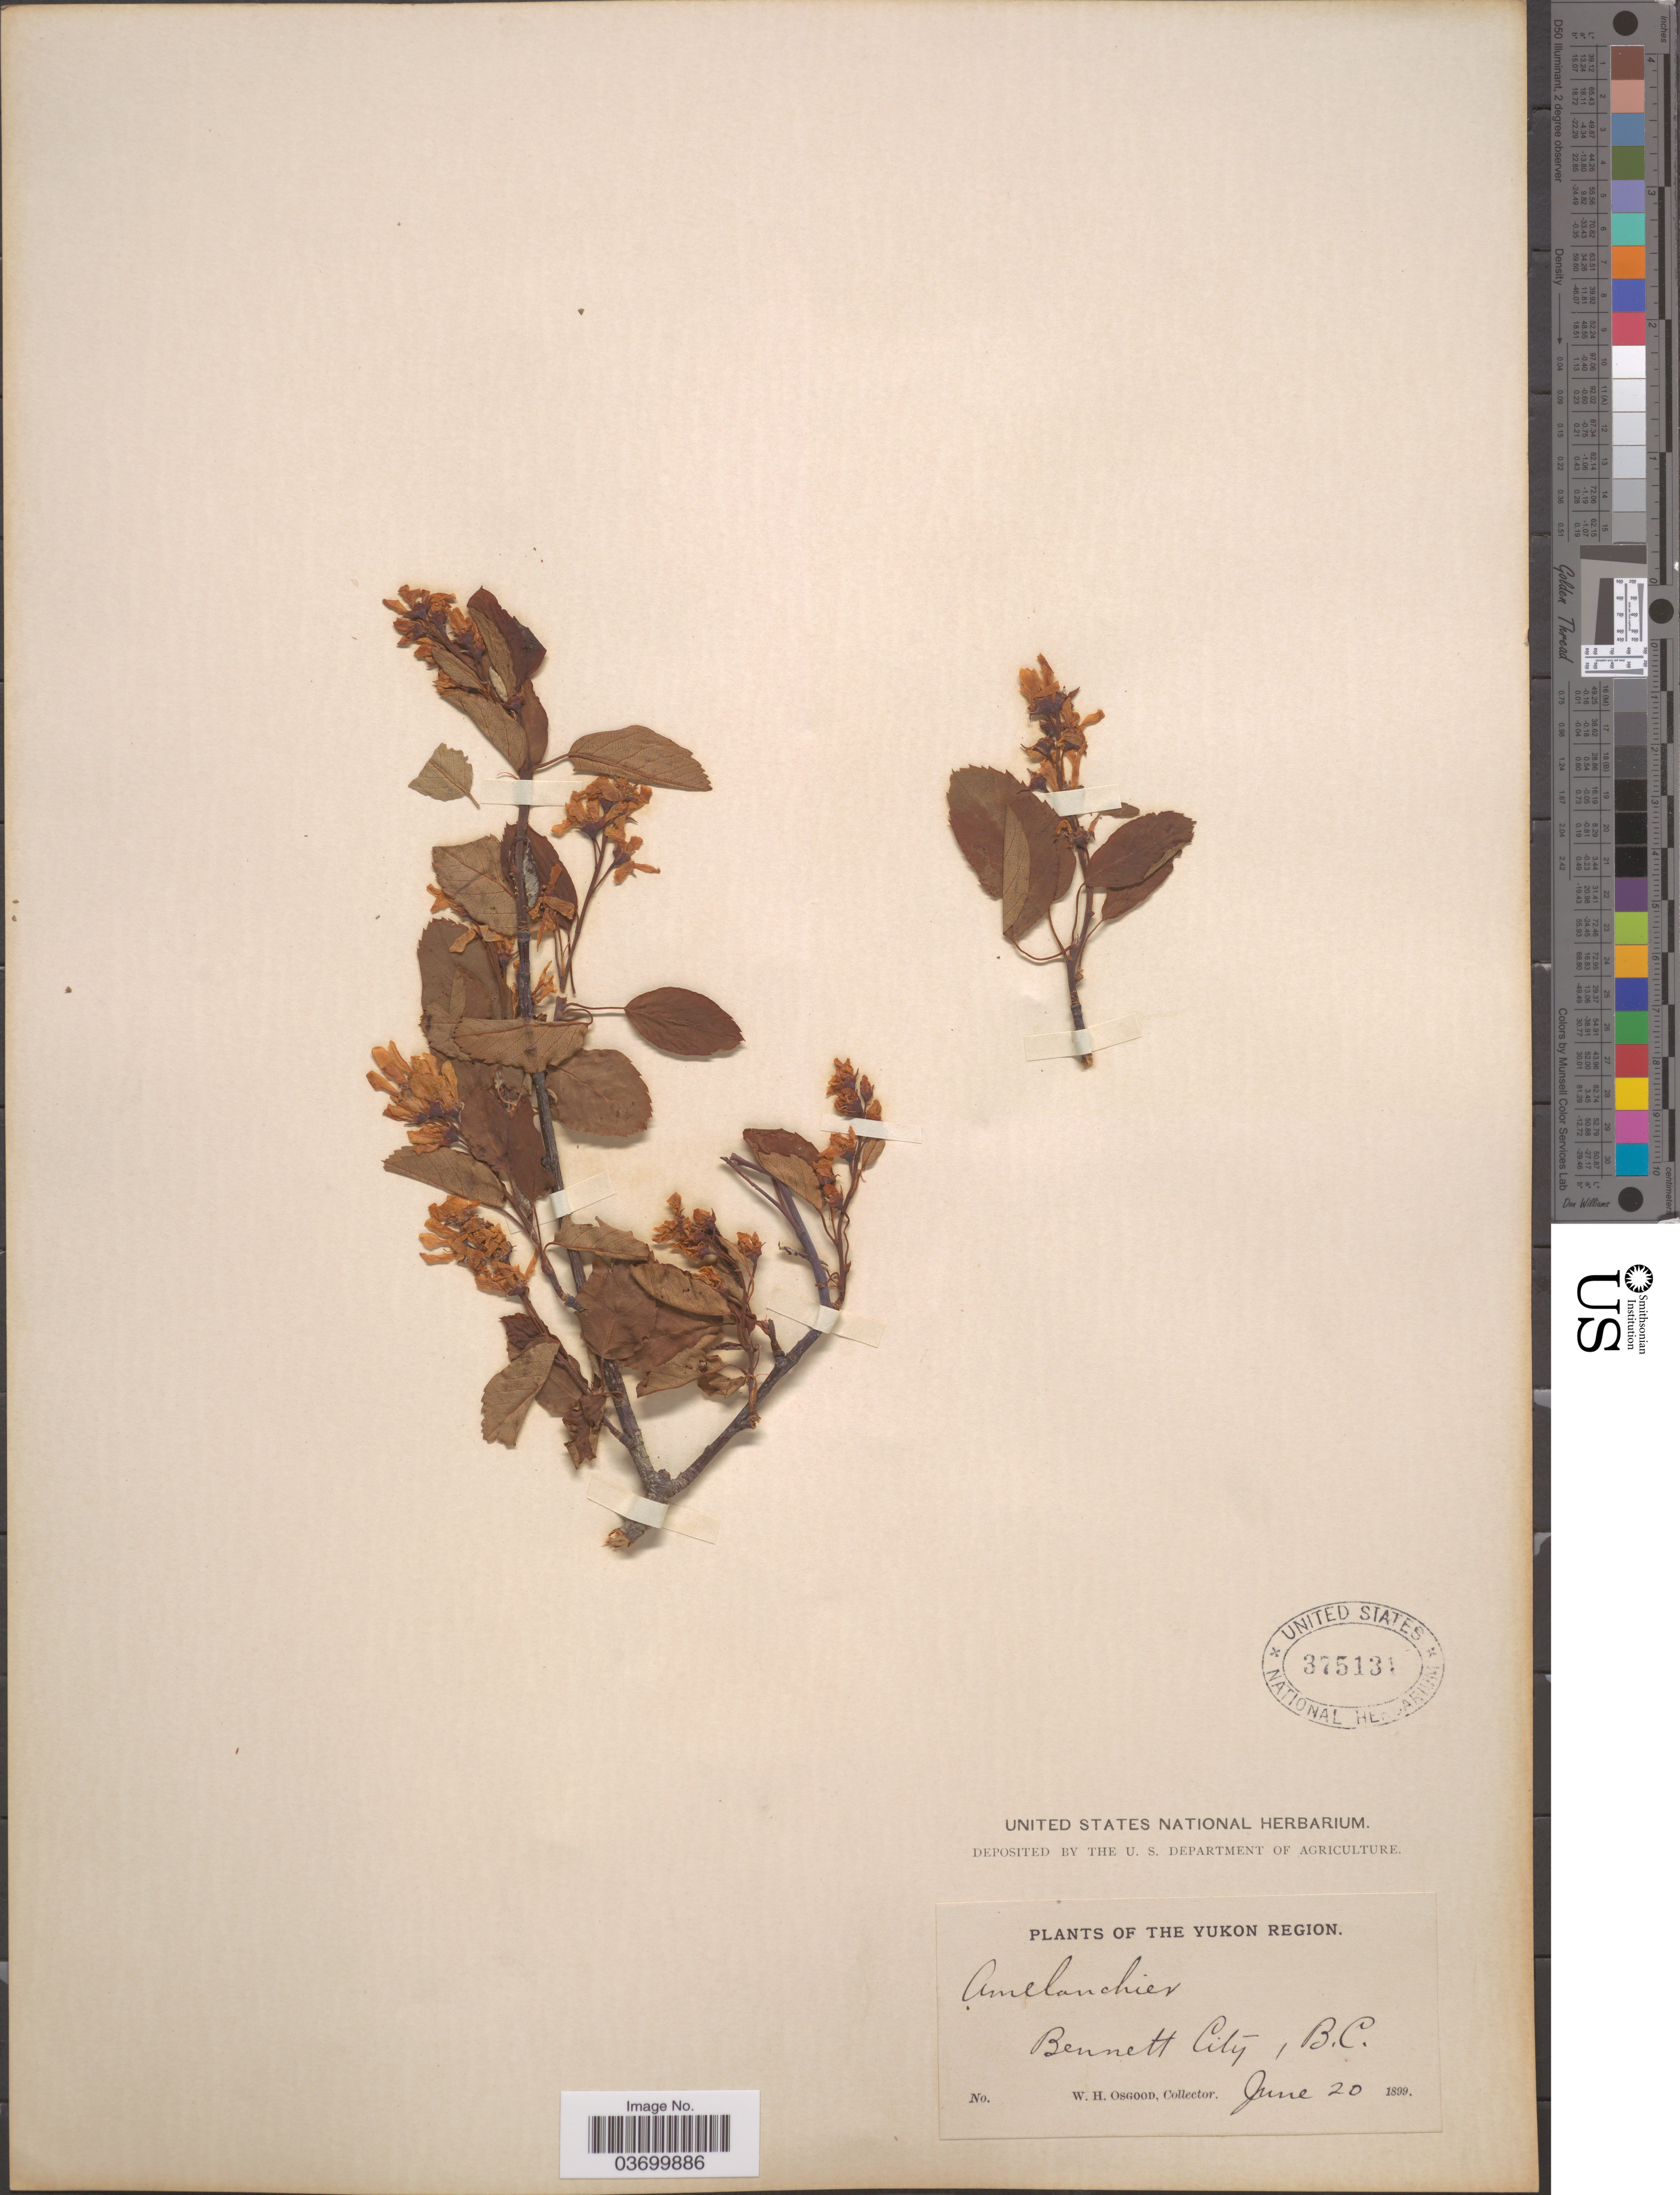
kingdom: Plantae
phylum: Tracheophyta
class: Magnoliopsida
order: Rosales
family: Rosaceae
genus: Amelanchier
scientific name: Amelanchier alnifolia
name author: (Nutt.) Nutt. ex M. Roem.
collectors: W. Osgood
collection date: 1899-06-20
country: Canada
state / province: British Columbia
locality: Yukon Region. Bennett City.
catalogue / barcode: US 375131